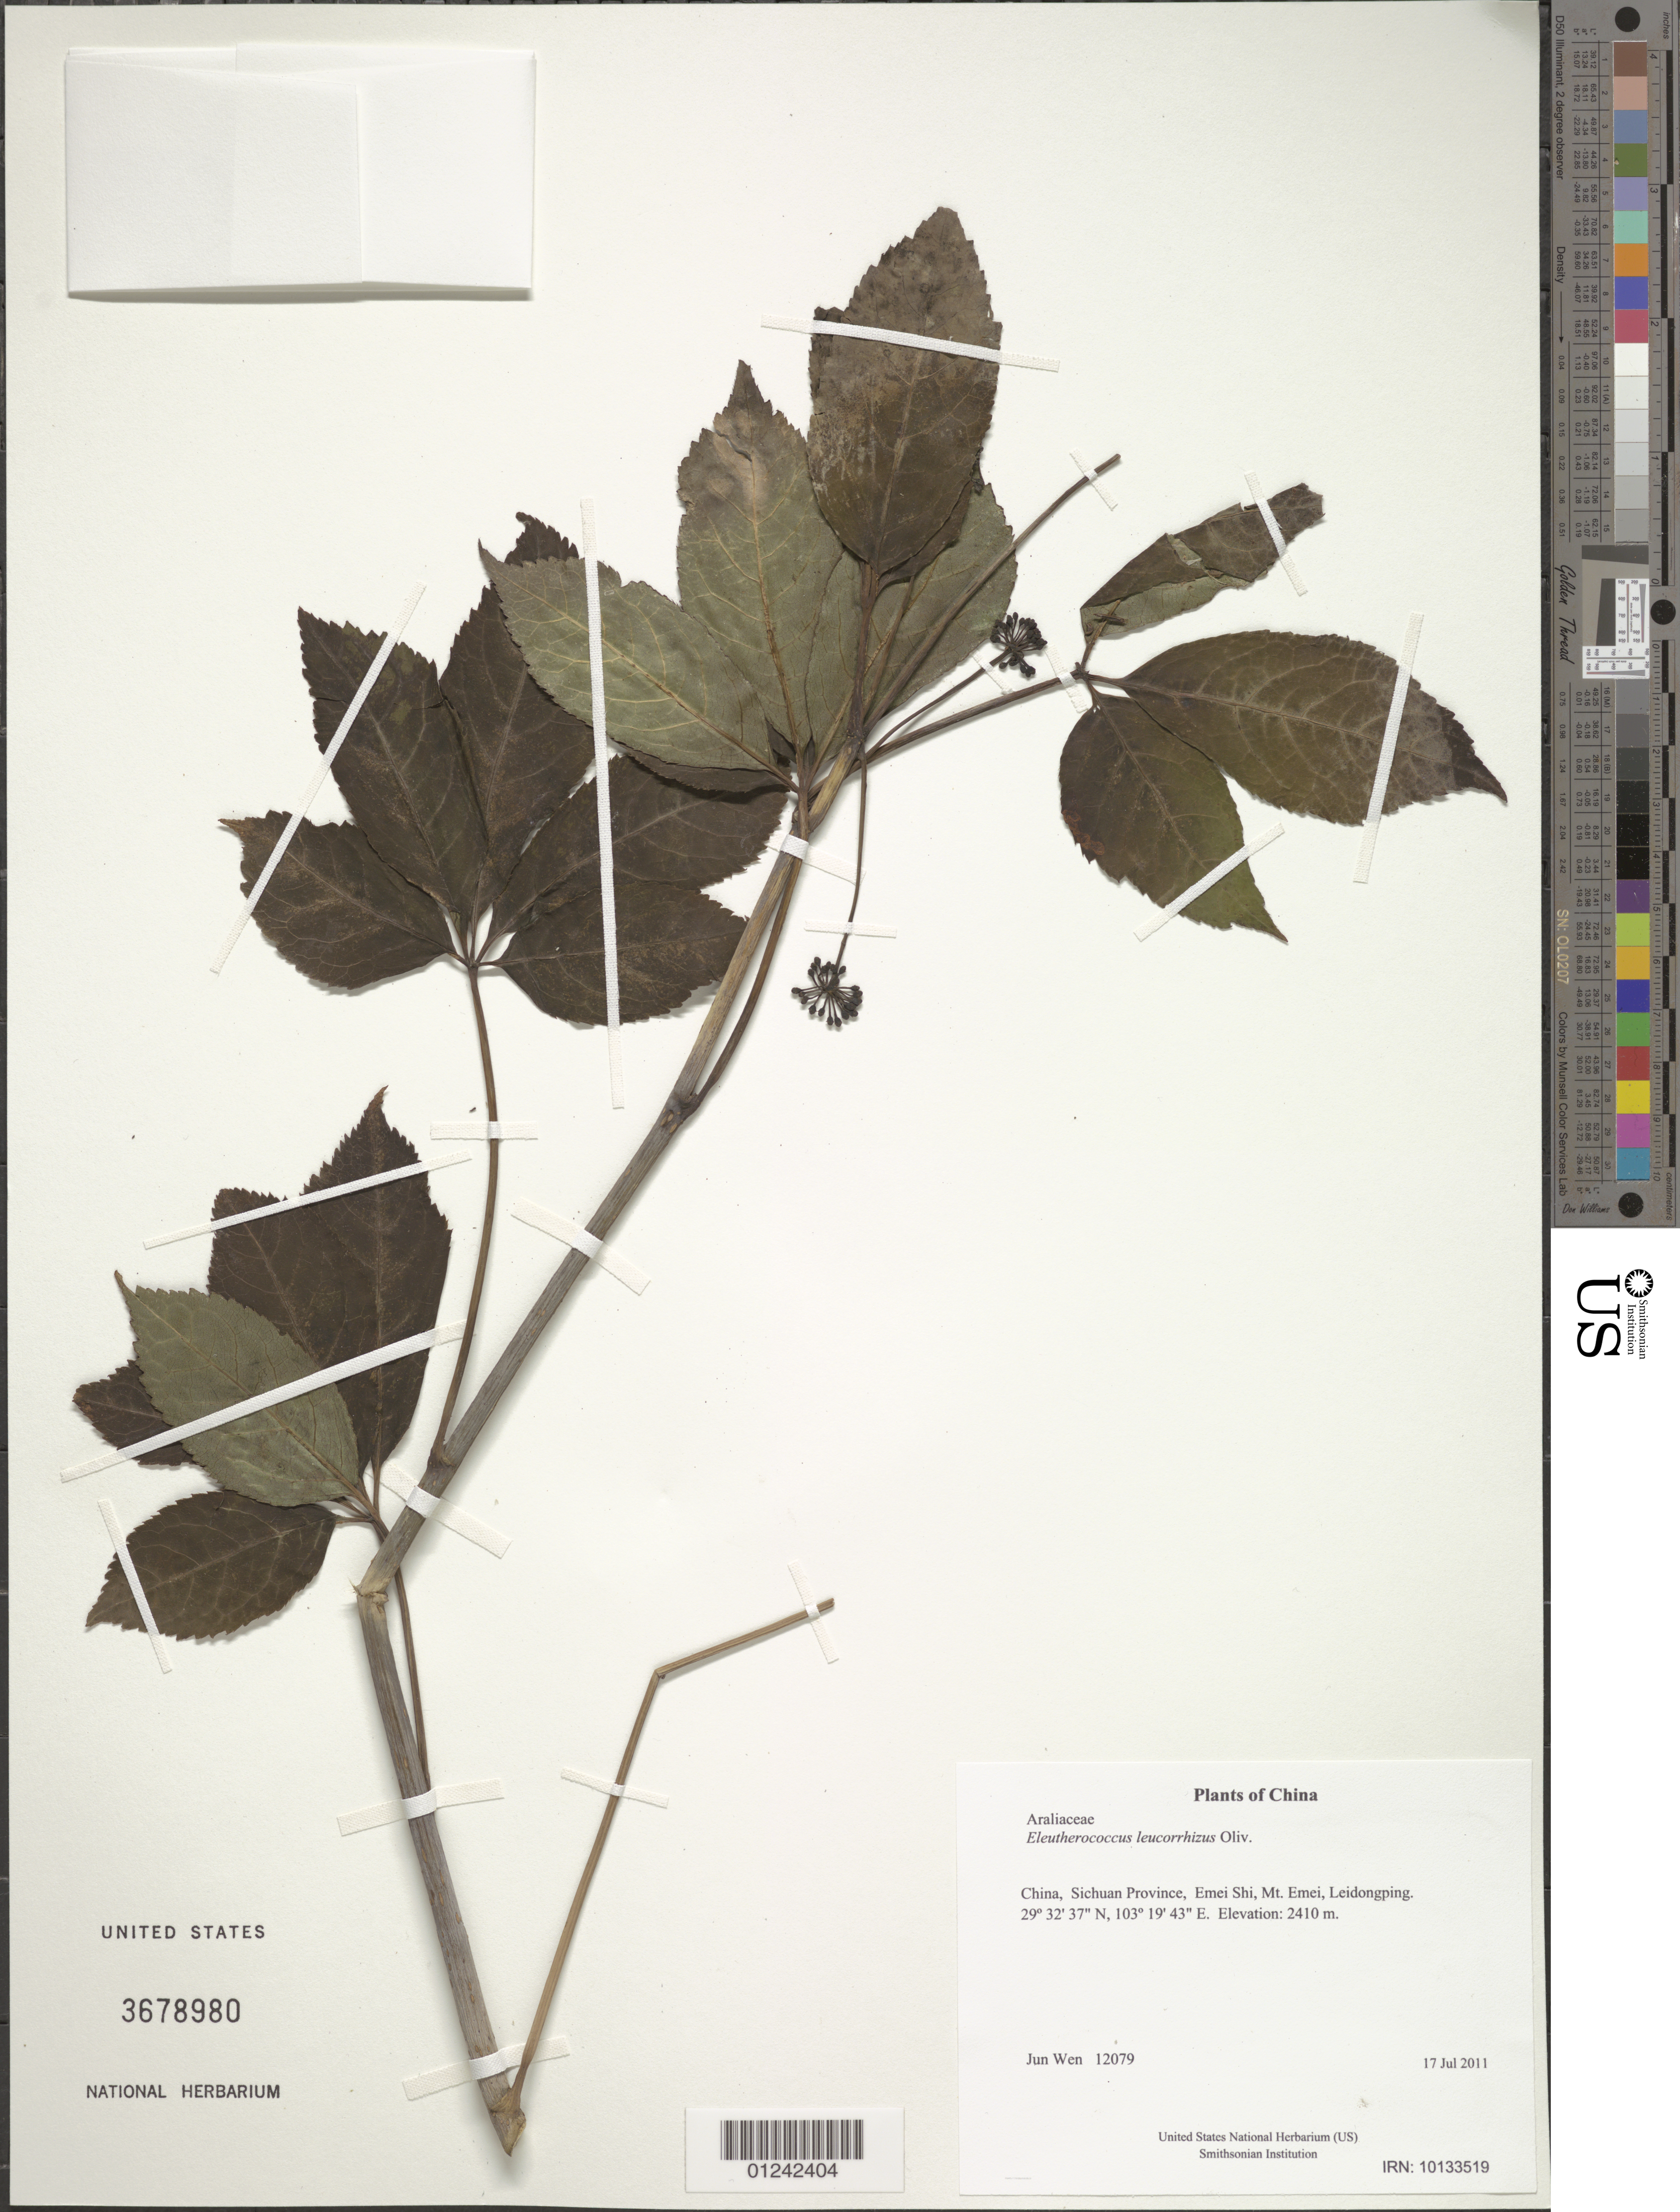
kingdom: Plantae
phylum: Tracheophyta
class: Magnoliopsida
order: Apiales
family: Araliaceae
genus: Eleutherococcus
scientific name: Eleutherococcus leucorrhizus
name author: Oliv.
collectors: J. Wen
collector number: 12079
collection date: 2011-07-17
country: China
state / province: Sichuan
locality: Emei Shi, Mt. Emei, Leidongping.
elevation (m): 2410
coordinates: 29 32 37.3 N, 103 19 43.3 E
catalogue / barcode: US 3678980